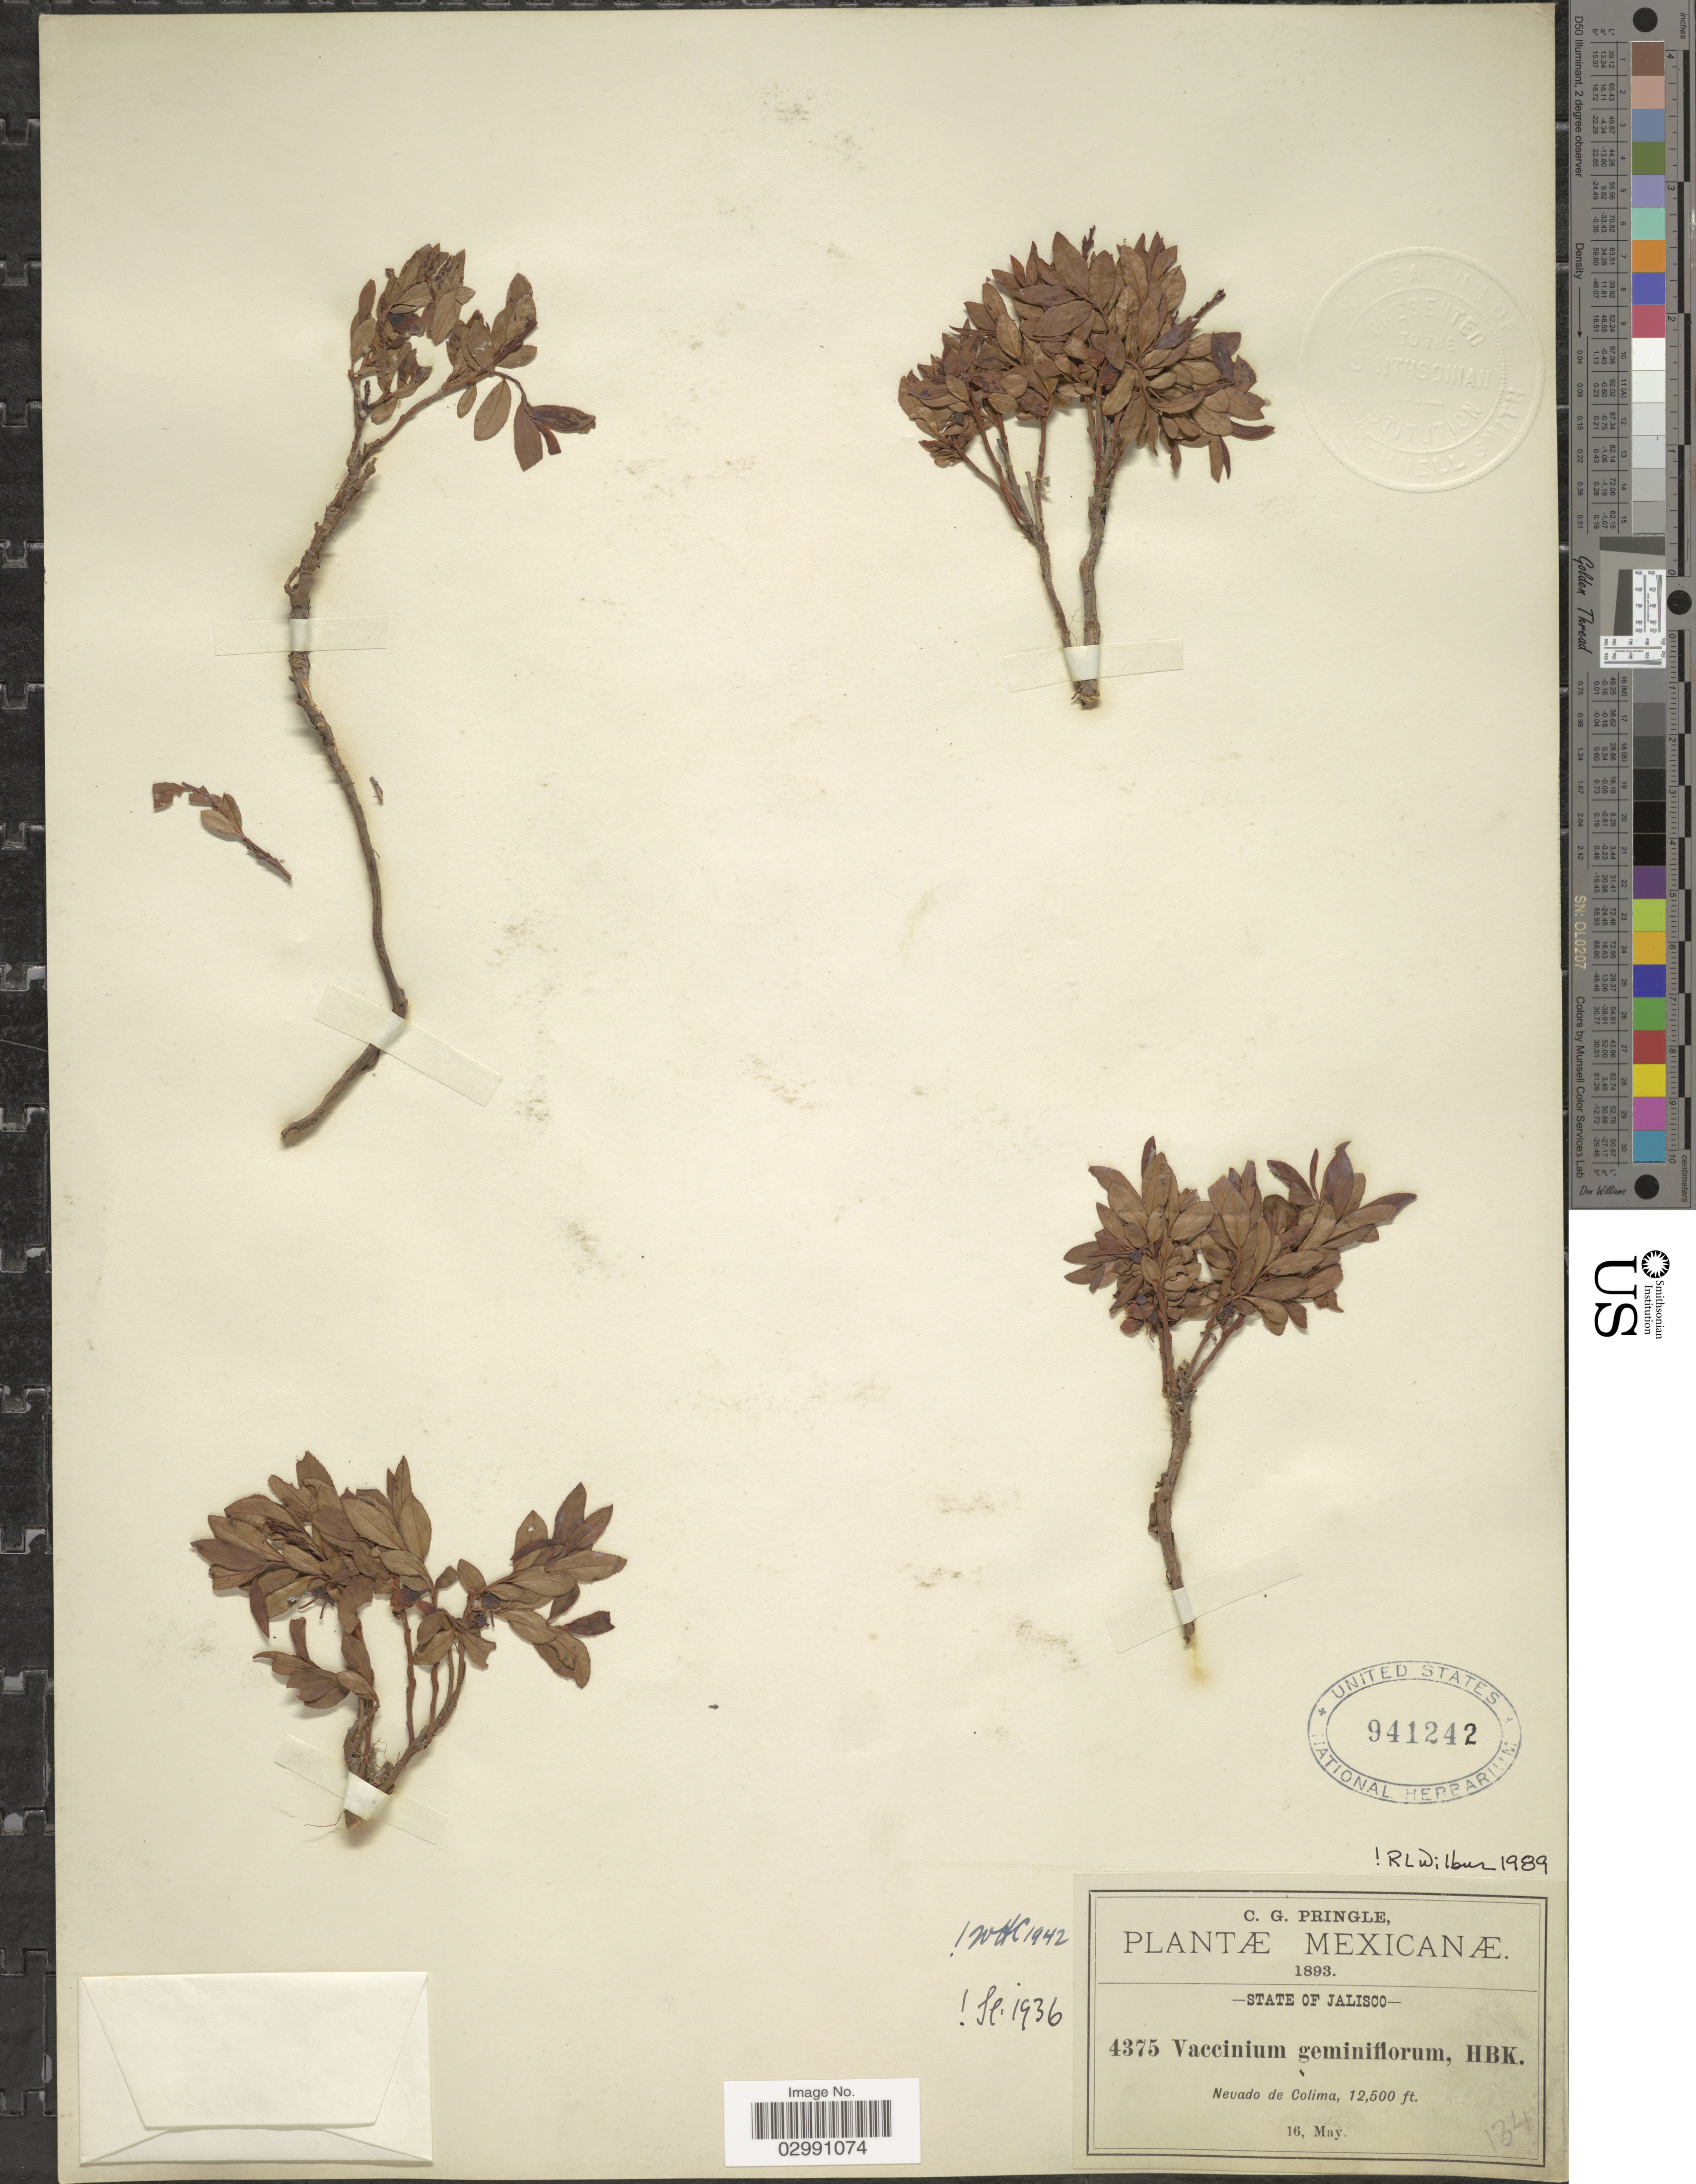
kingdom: Plantae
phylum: Tracheophyta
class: Magnoliopsida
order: Ericales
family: Ericaceae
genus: Vaccinium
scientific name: Vaccinium geminiflorum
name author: Kunth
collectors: C. G. Pringle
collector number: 4375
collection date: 1893-05-16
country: Mexico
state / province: Jalisco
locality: Nevado de Colima.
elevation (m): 3810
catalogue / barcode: US 941242